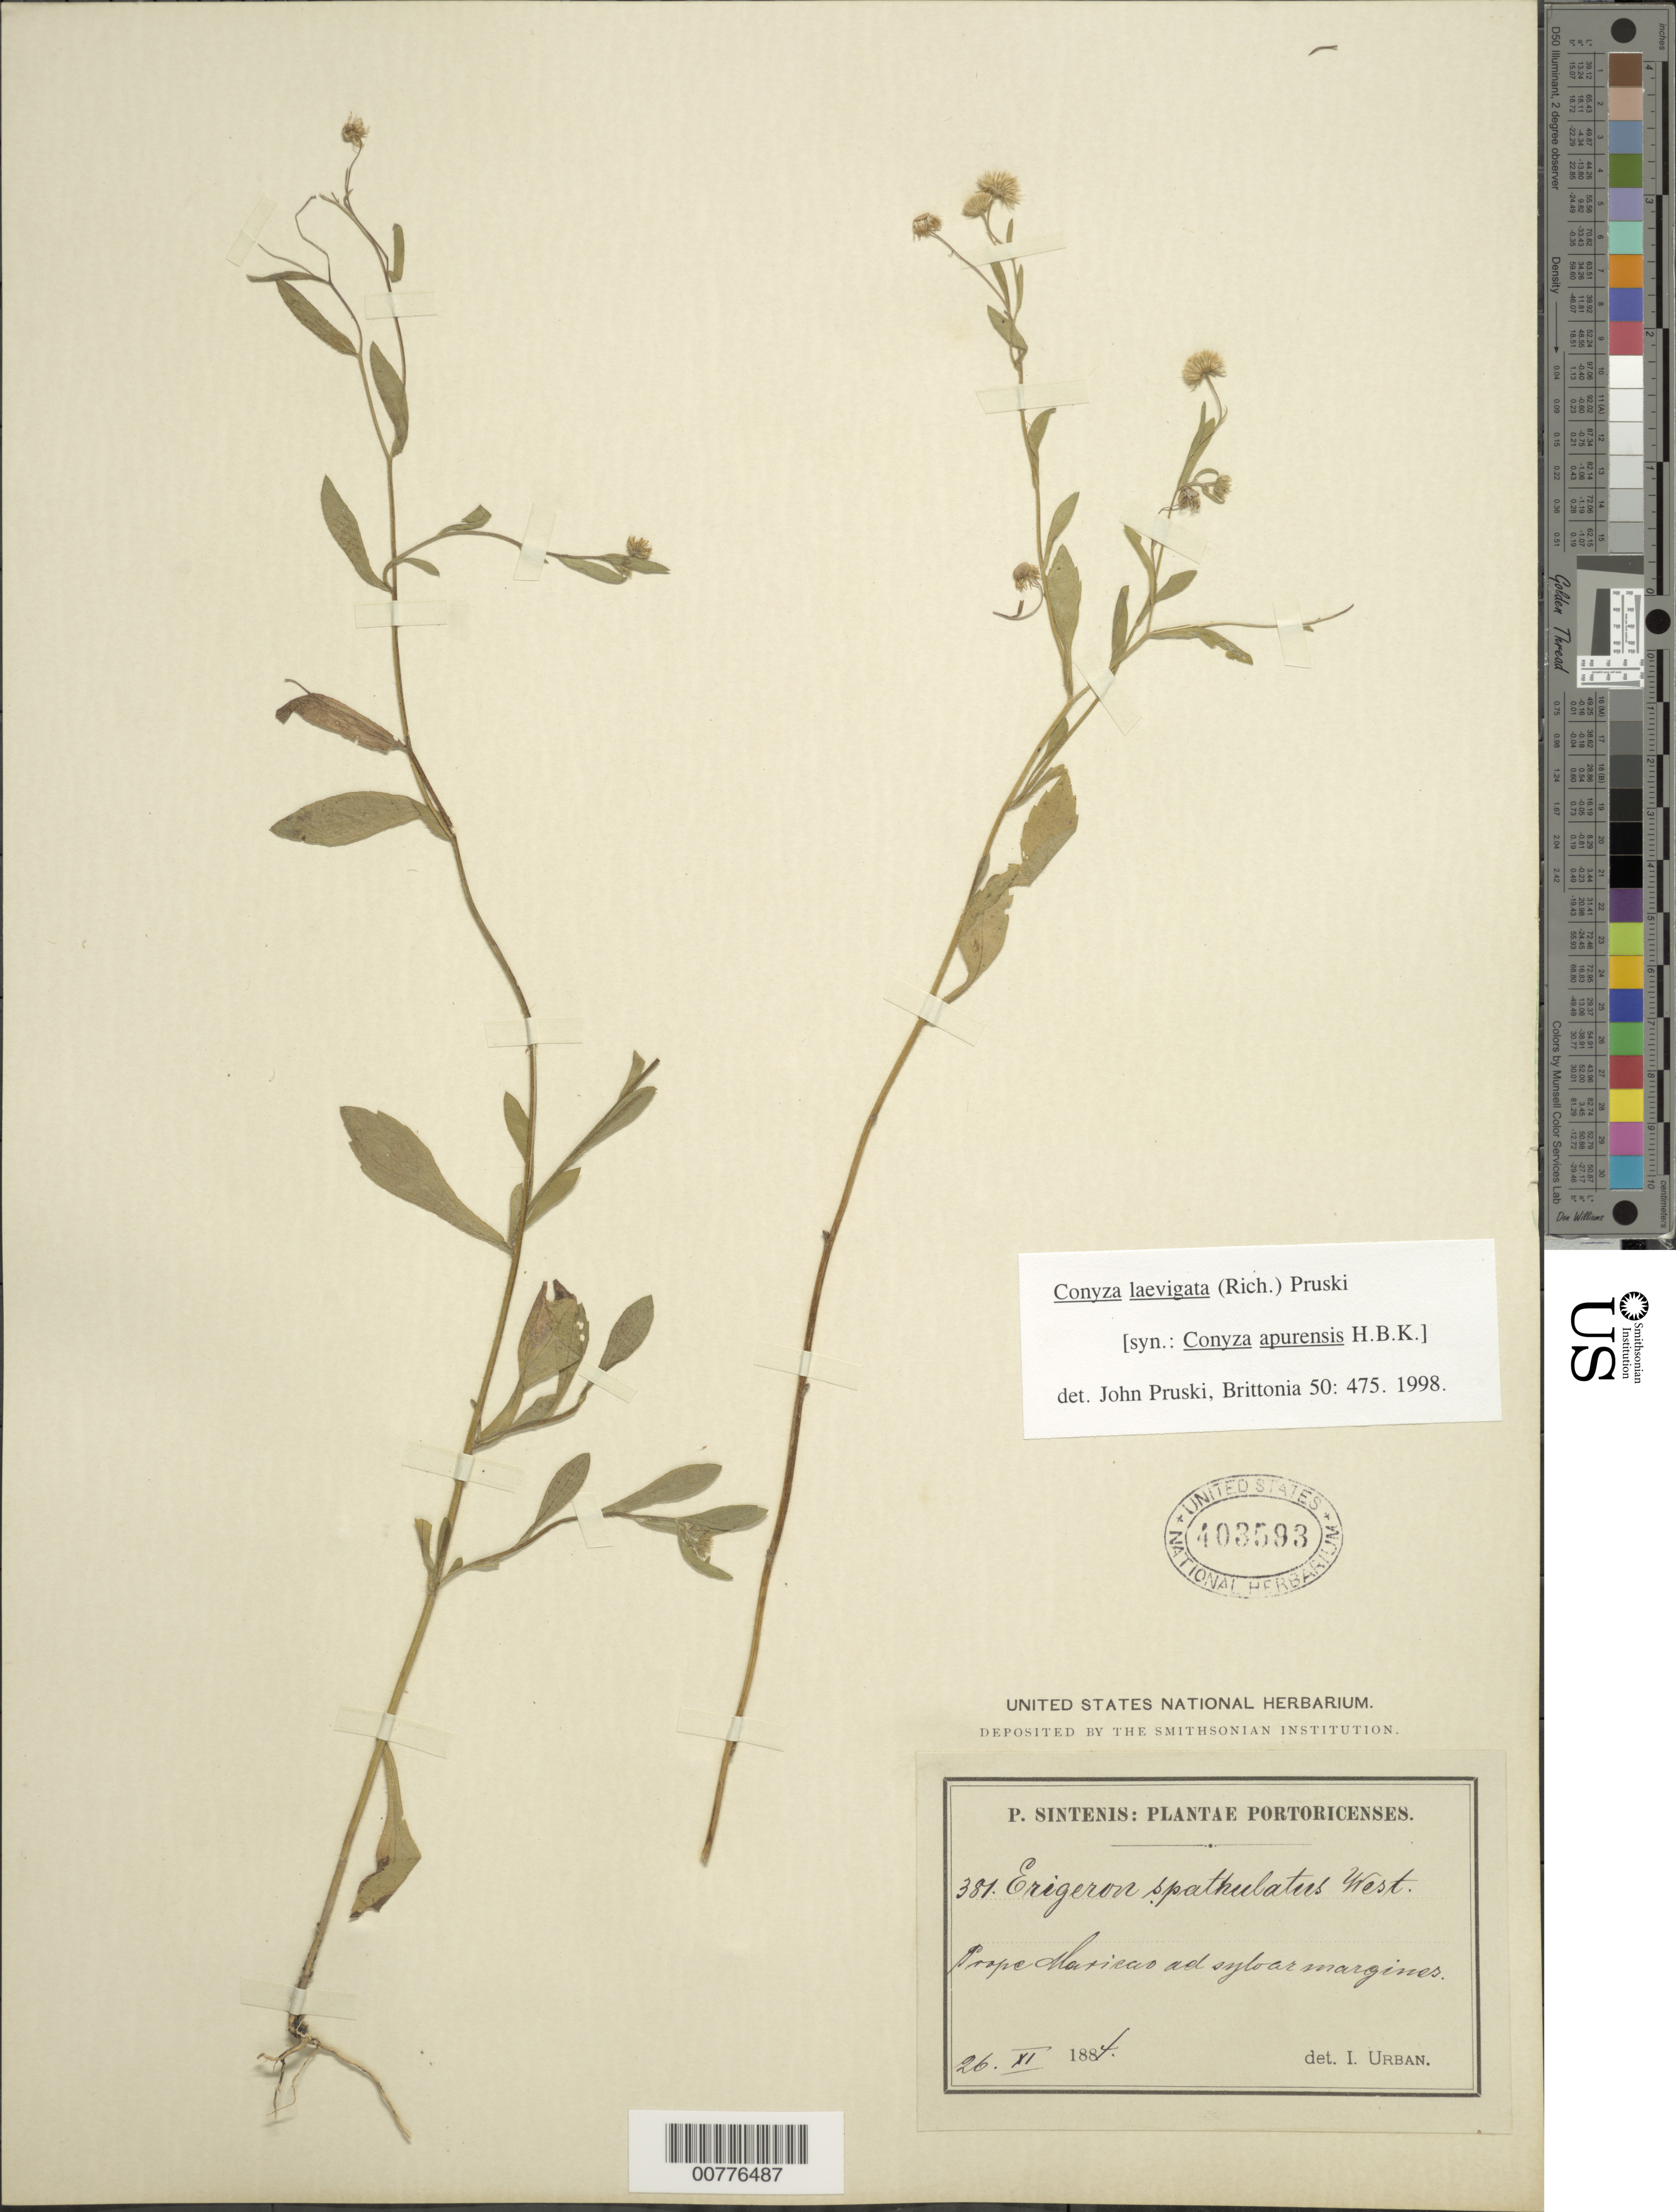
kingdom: Plantae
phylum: Tracheophyta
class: Magnoliopsida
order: Asterales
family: Asteraceae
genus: Conyza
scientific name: Conyza laevigata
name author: (Rich.) Pruski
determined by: Pruski, J. F.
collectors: P. Sintenis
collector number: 381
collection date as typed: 26 Nov 1884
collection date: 1884-11-26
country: Puerto Rico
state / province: Maricao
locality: Prope Maricao ad sylvar margines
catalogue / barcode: US 403593